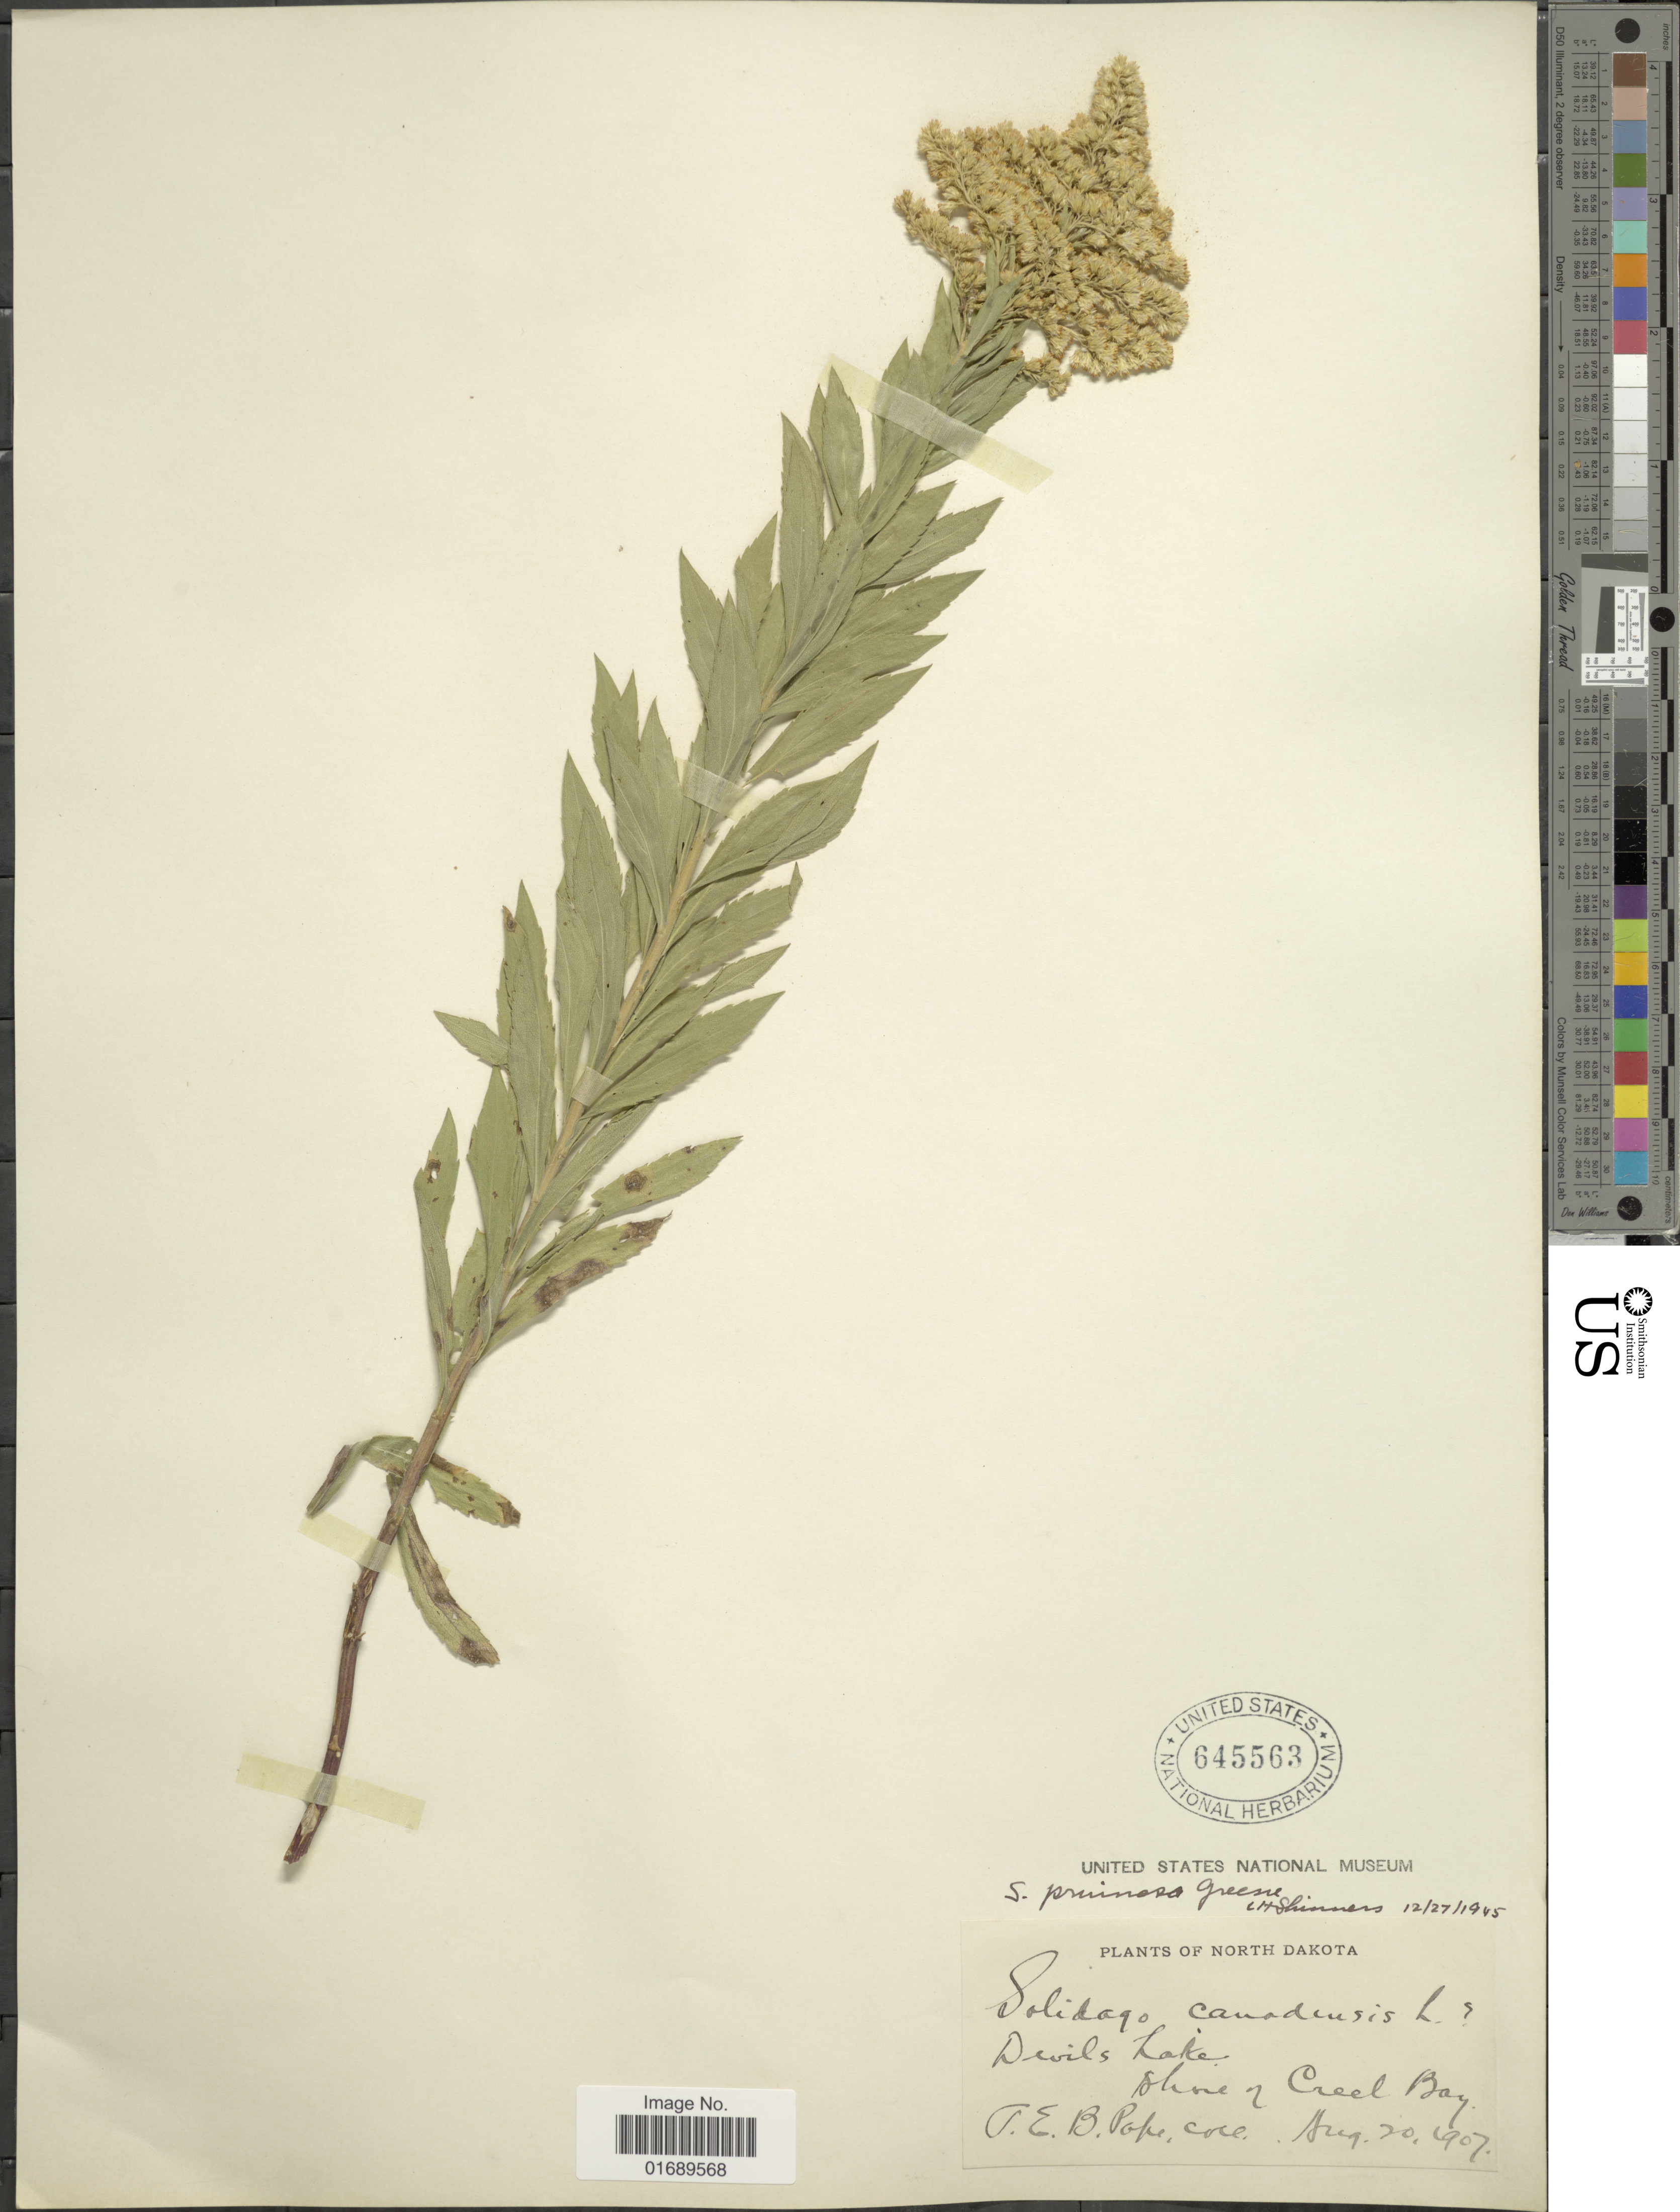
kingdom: Plantae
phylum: Tracheophyta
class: Magnoliopsida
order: Asterales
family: Asteraceae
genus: Solidago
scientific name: Solidago pruinosa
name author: Greene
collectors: J. Pope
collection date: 1907-08-20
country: United States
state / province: North Dakota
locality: Devil's Lake, Shore of Creek Bay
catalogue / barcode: US 645563